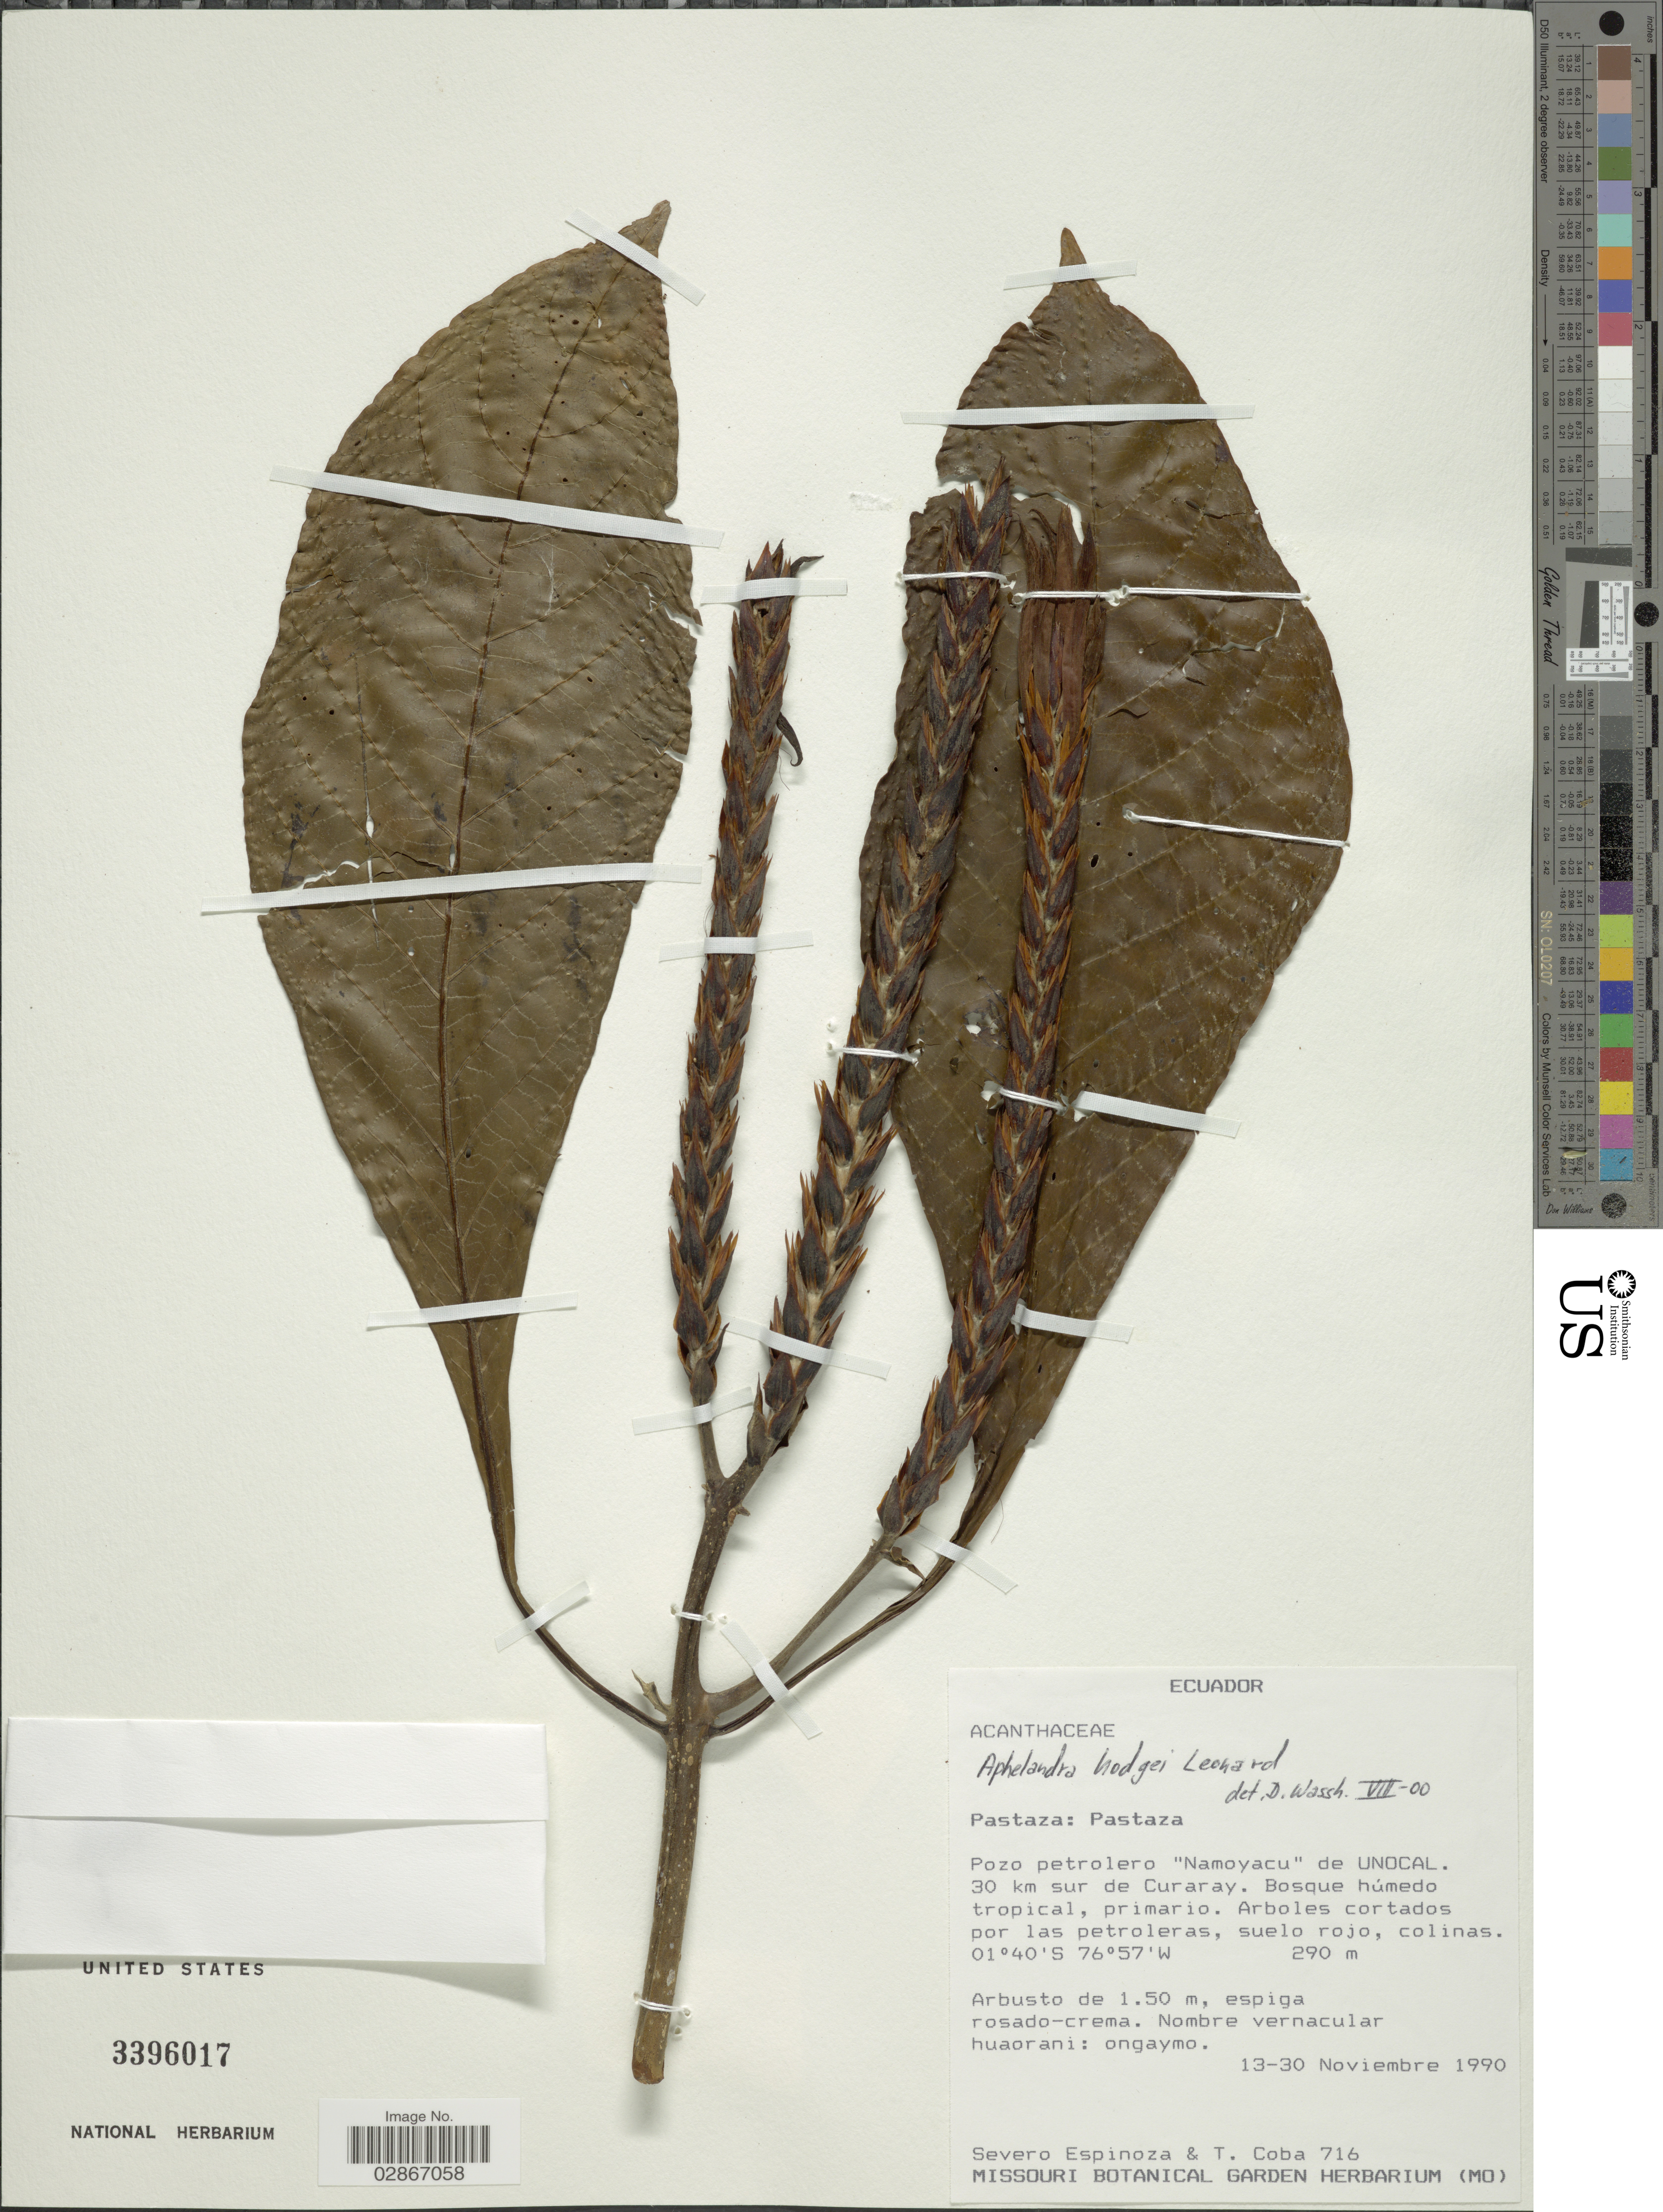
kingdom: Plantae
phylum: Tracheophyta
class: Magnoliopsida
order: Lamiales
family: Acanthaceae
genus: Aphelandra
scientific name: Aphelandra hodgei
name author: Leonard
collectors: S. Espinoza & T. Coba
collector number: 716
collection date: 1990-11-13/1990-11-30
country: Ecuador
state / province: Pastaza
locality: Pastaza. Pozo petrolero "Namoyacu" de UNOCAL. 30 km sur de Curaray.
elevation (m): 290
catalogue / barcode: US 3396017